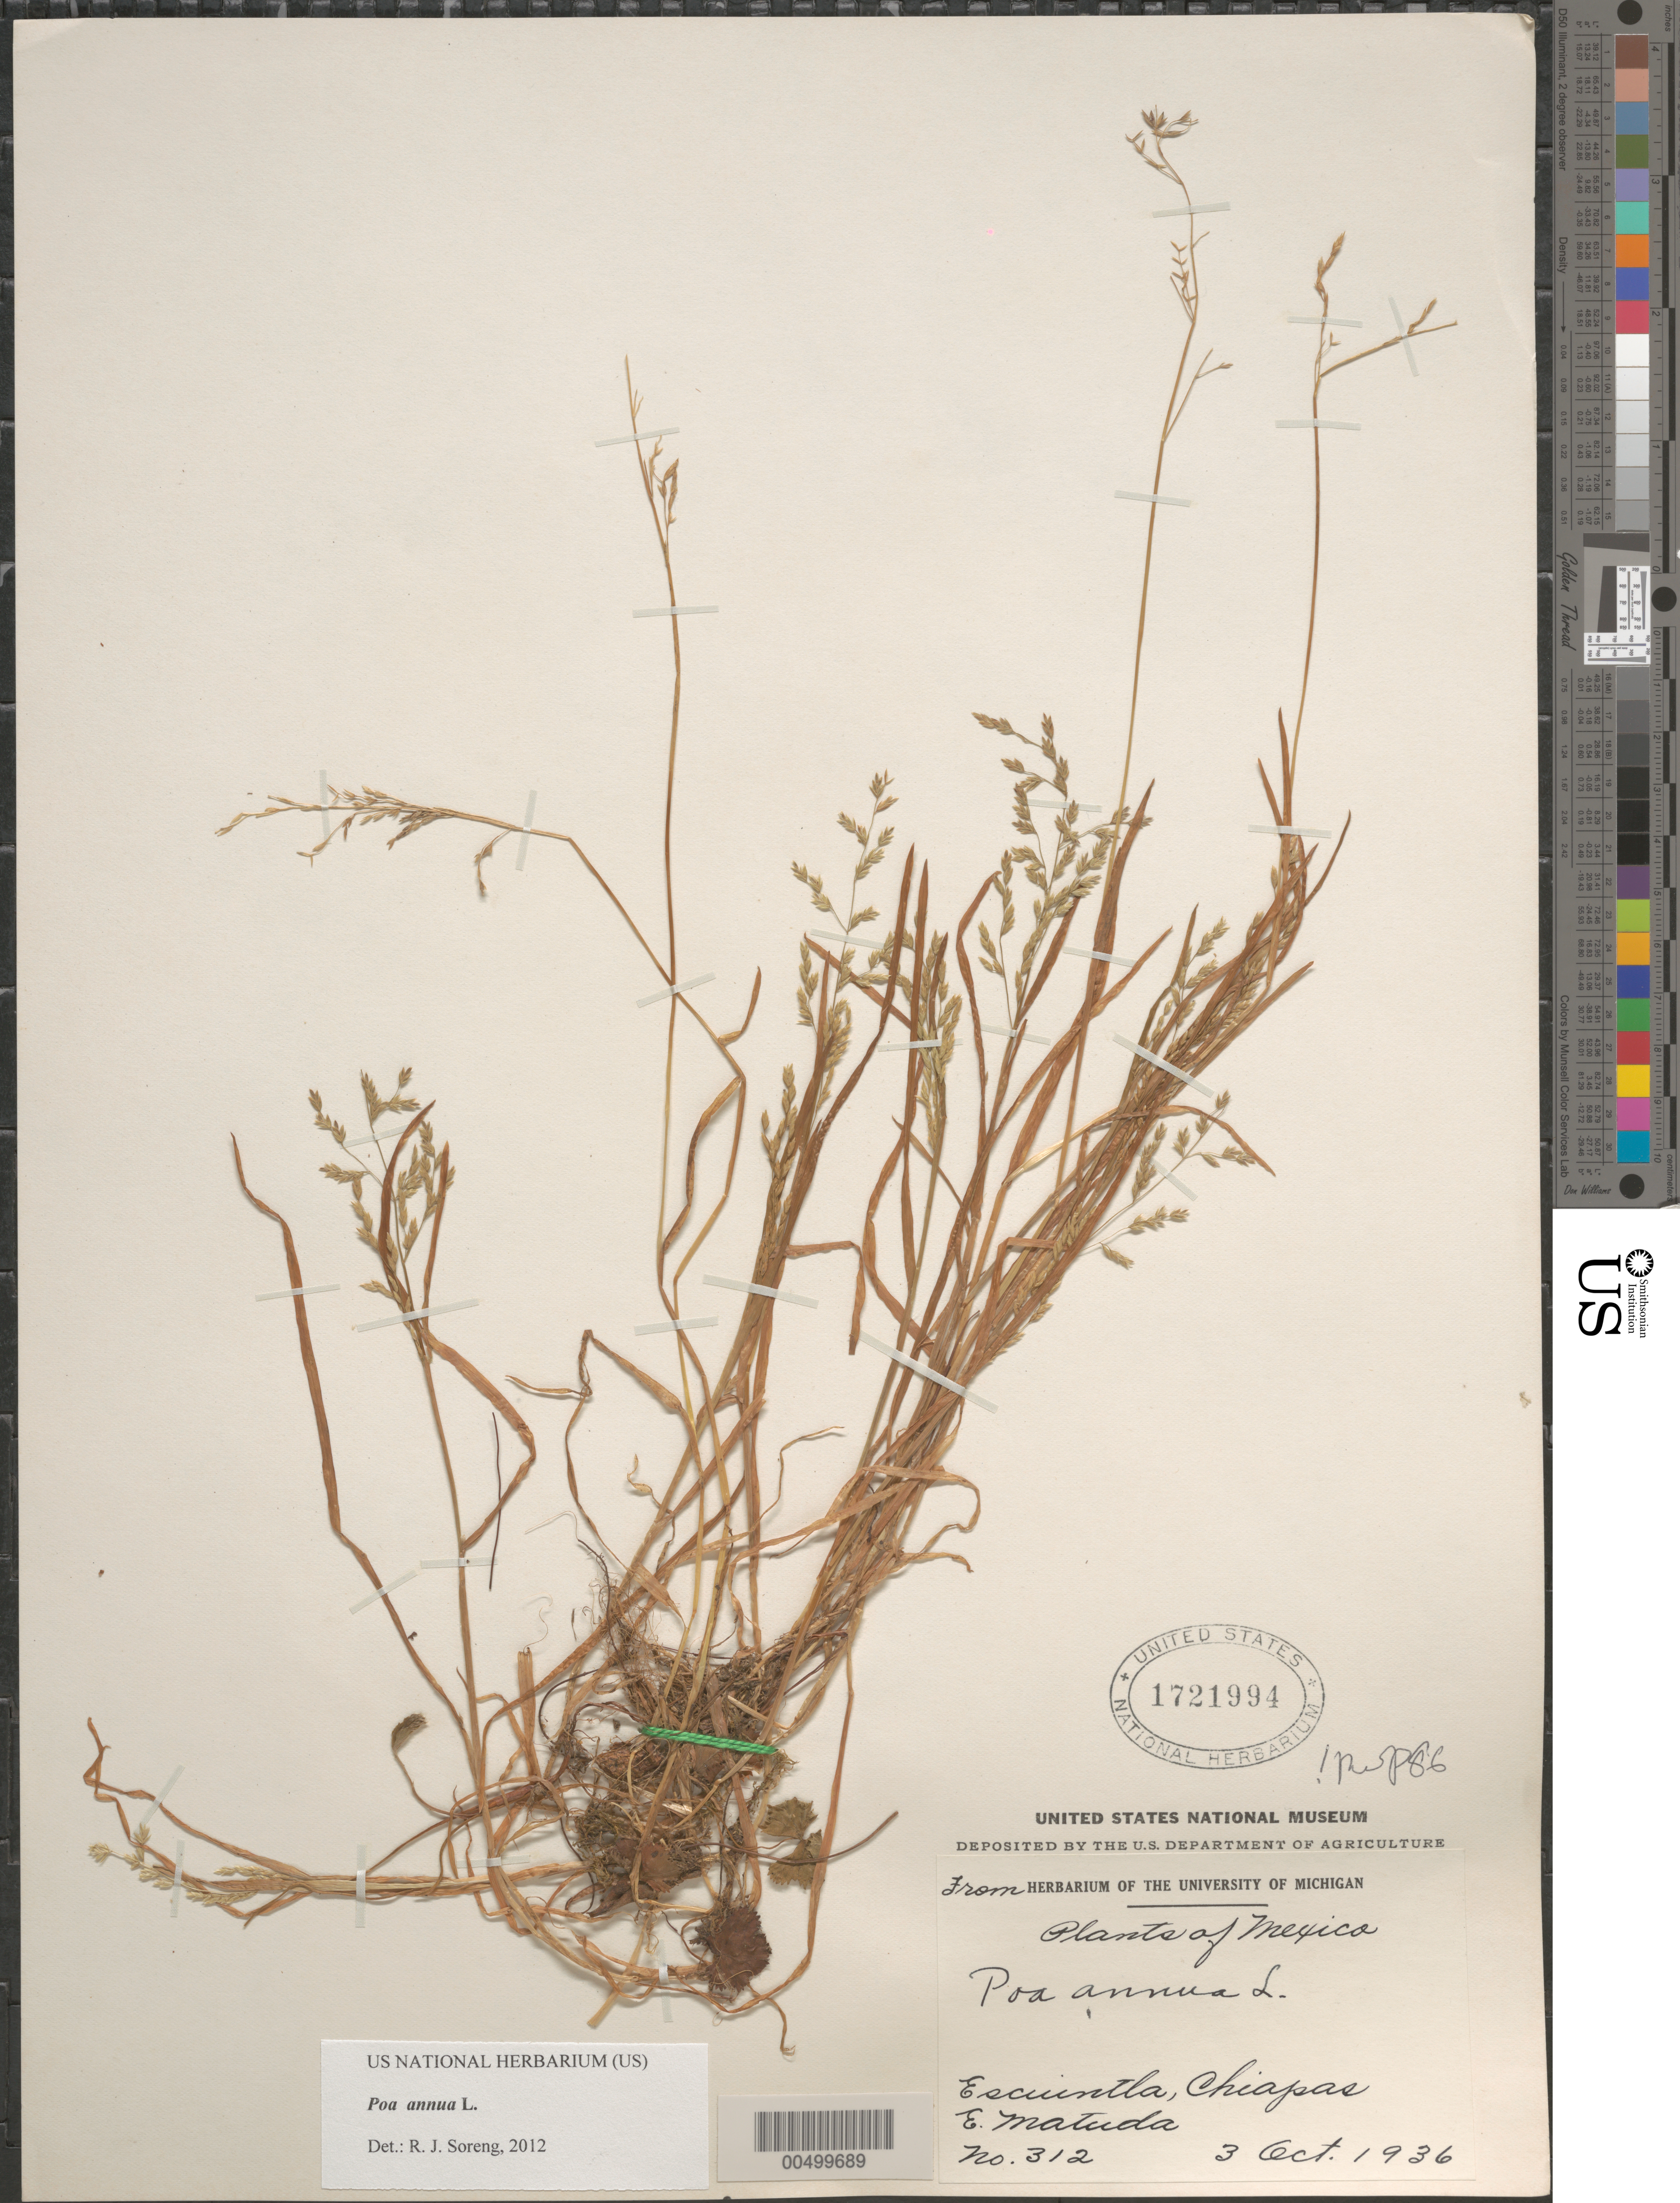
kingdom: Plantae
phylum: Tracheophyta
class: Liliopsida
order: Poales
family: Poaceae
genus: Poa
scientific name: Poa annua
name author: L.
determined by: Soreng, Robert J., Research Associate (BOT), Smithsonian Institution - National Museum of Natural History (UNITED STATES)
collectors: E. Matuda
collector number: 312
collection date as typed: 3 Oct 1936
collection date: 1936-10-03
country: Mexico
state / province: Chiapas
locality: Escuintla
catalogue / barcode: US 1721994